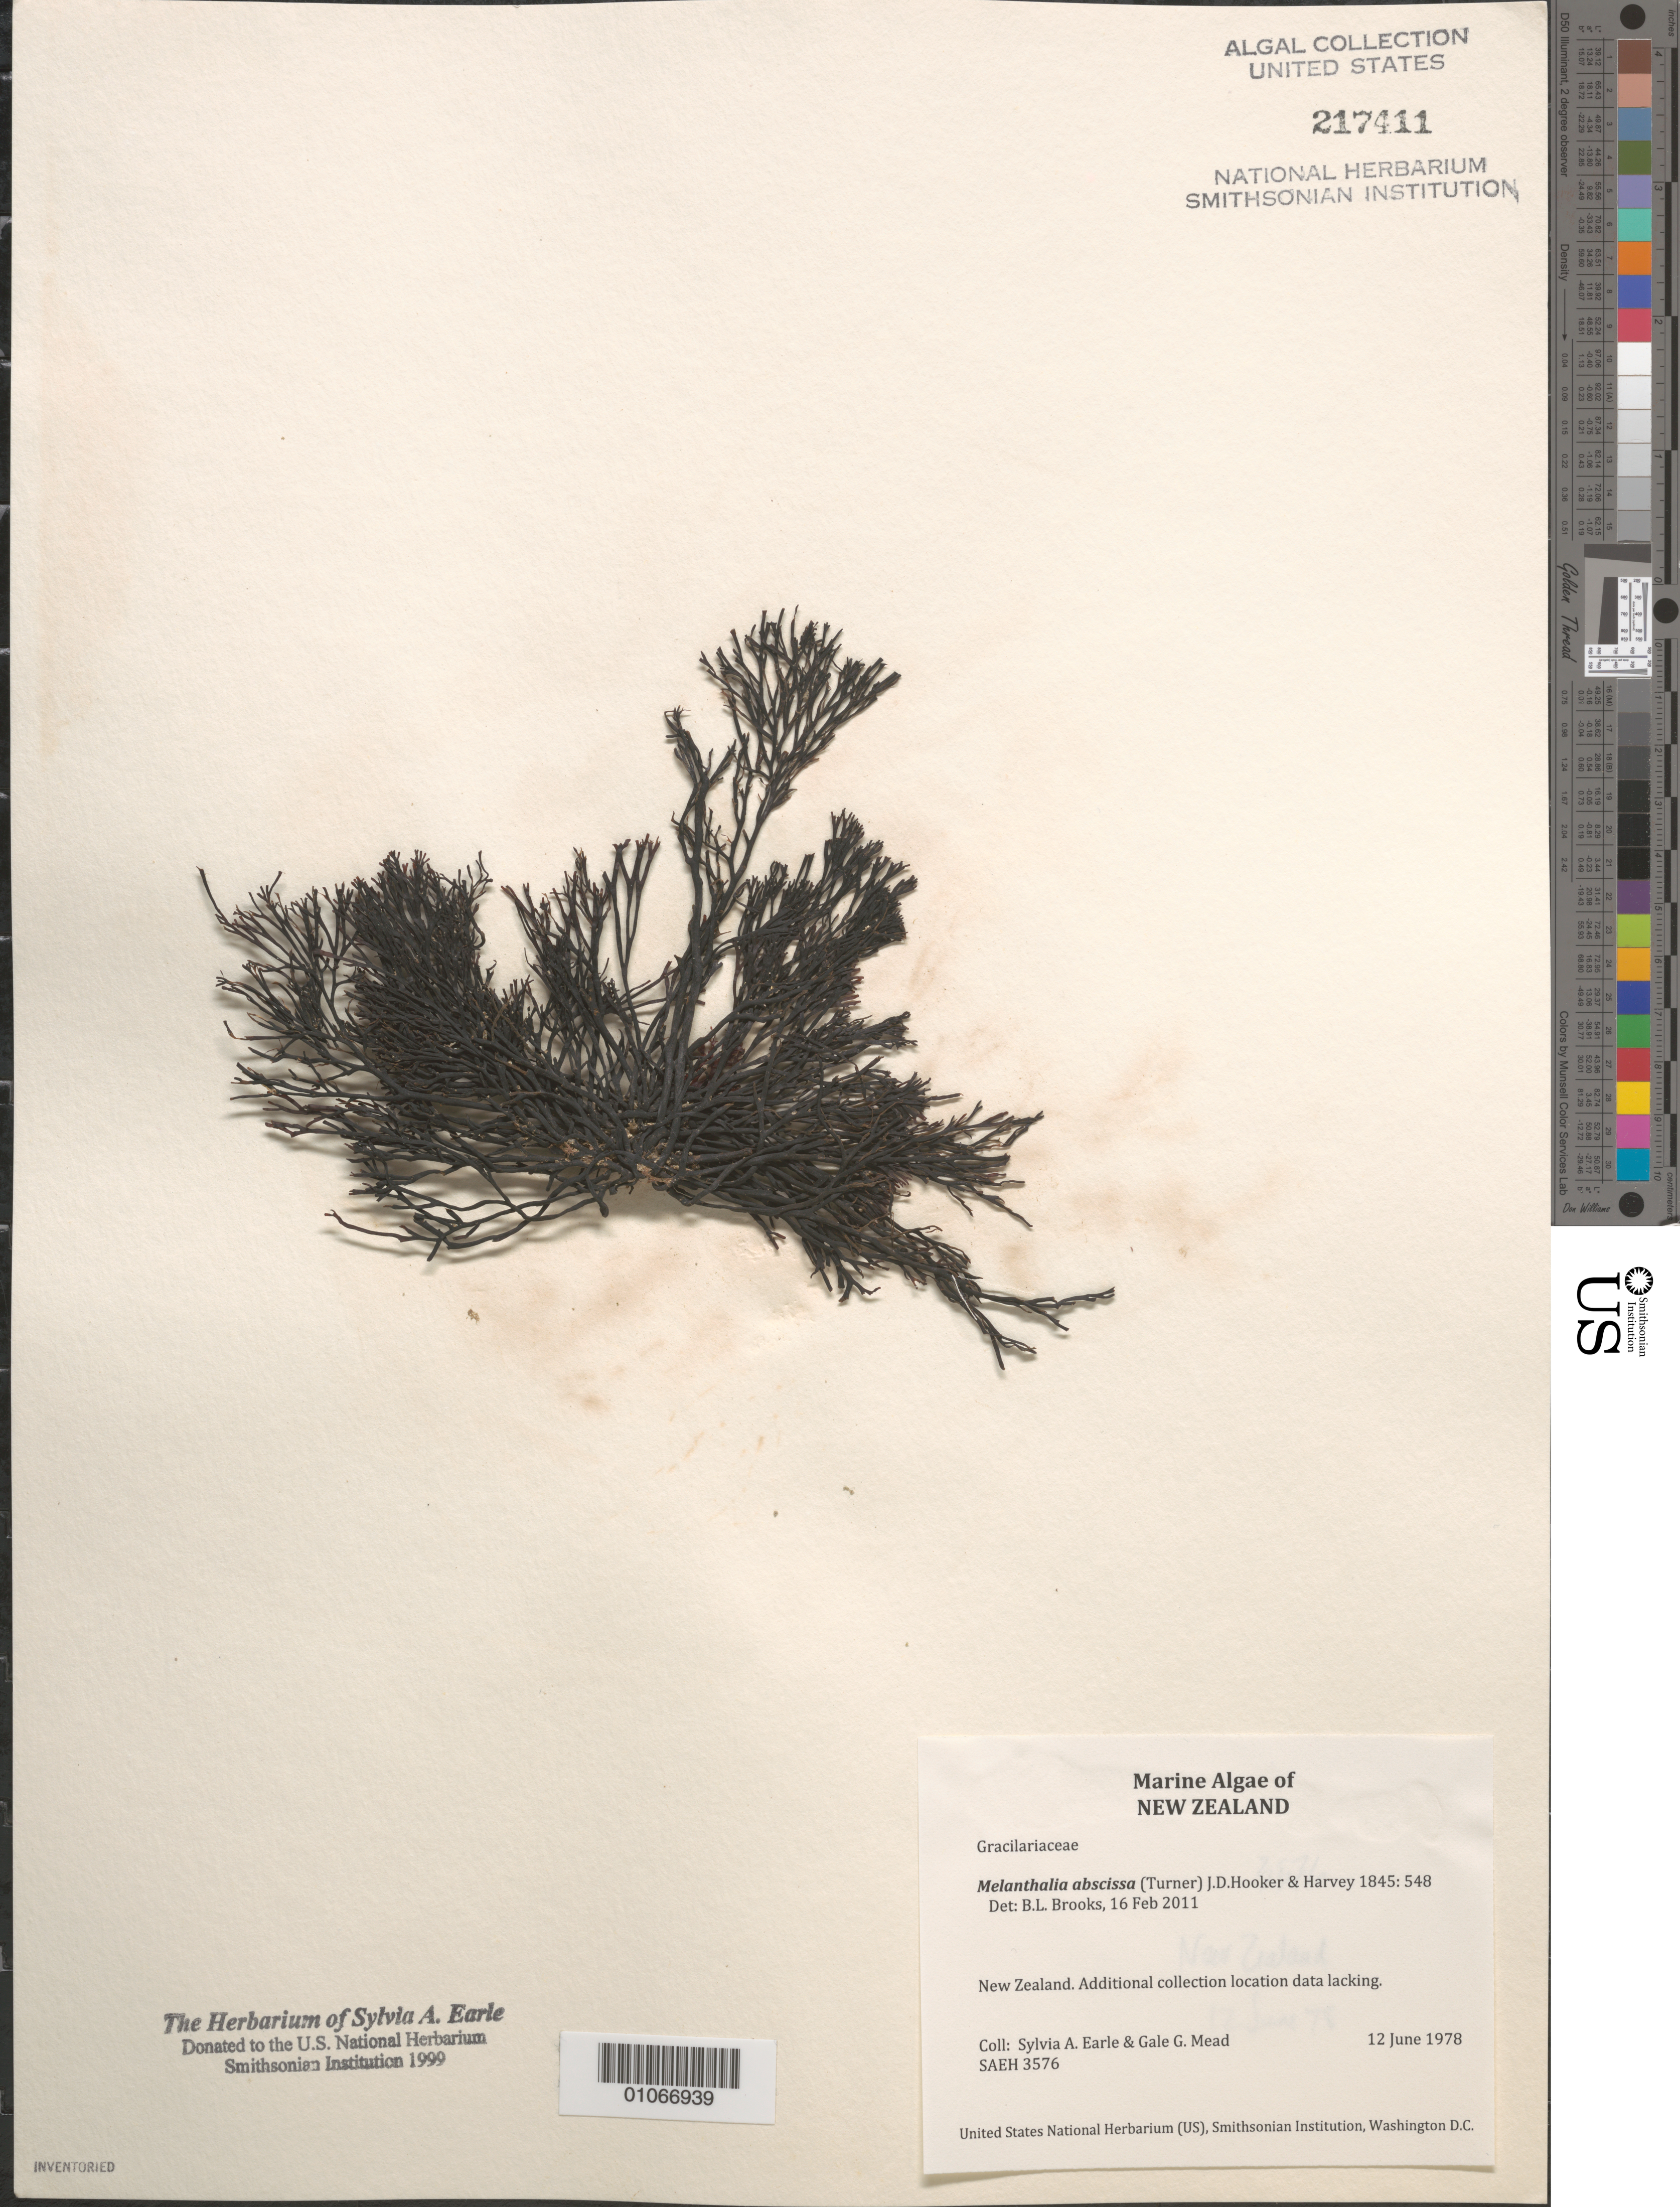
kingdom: Plantae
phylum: Rhodophyta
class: Florideophyceae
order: Gracilariales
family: Gracilariaceae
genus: Melanthalia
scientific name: Melanthalia abscissa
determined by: Brooks, B. L., (BOT), Smithsonian Institution - National Museum of Natural History (UNITED STATES)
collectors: S. A. Earle & G. Mead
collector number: SAEH 3576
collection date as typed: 12 Jun 1978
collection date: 1978-06-12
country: New Zealand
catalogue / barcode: US 217411